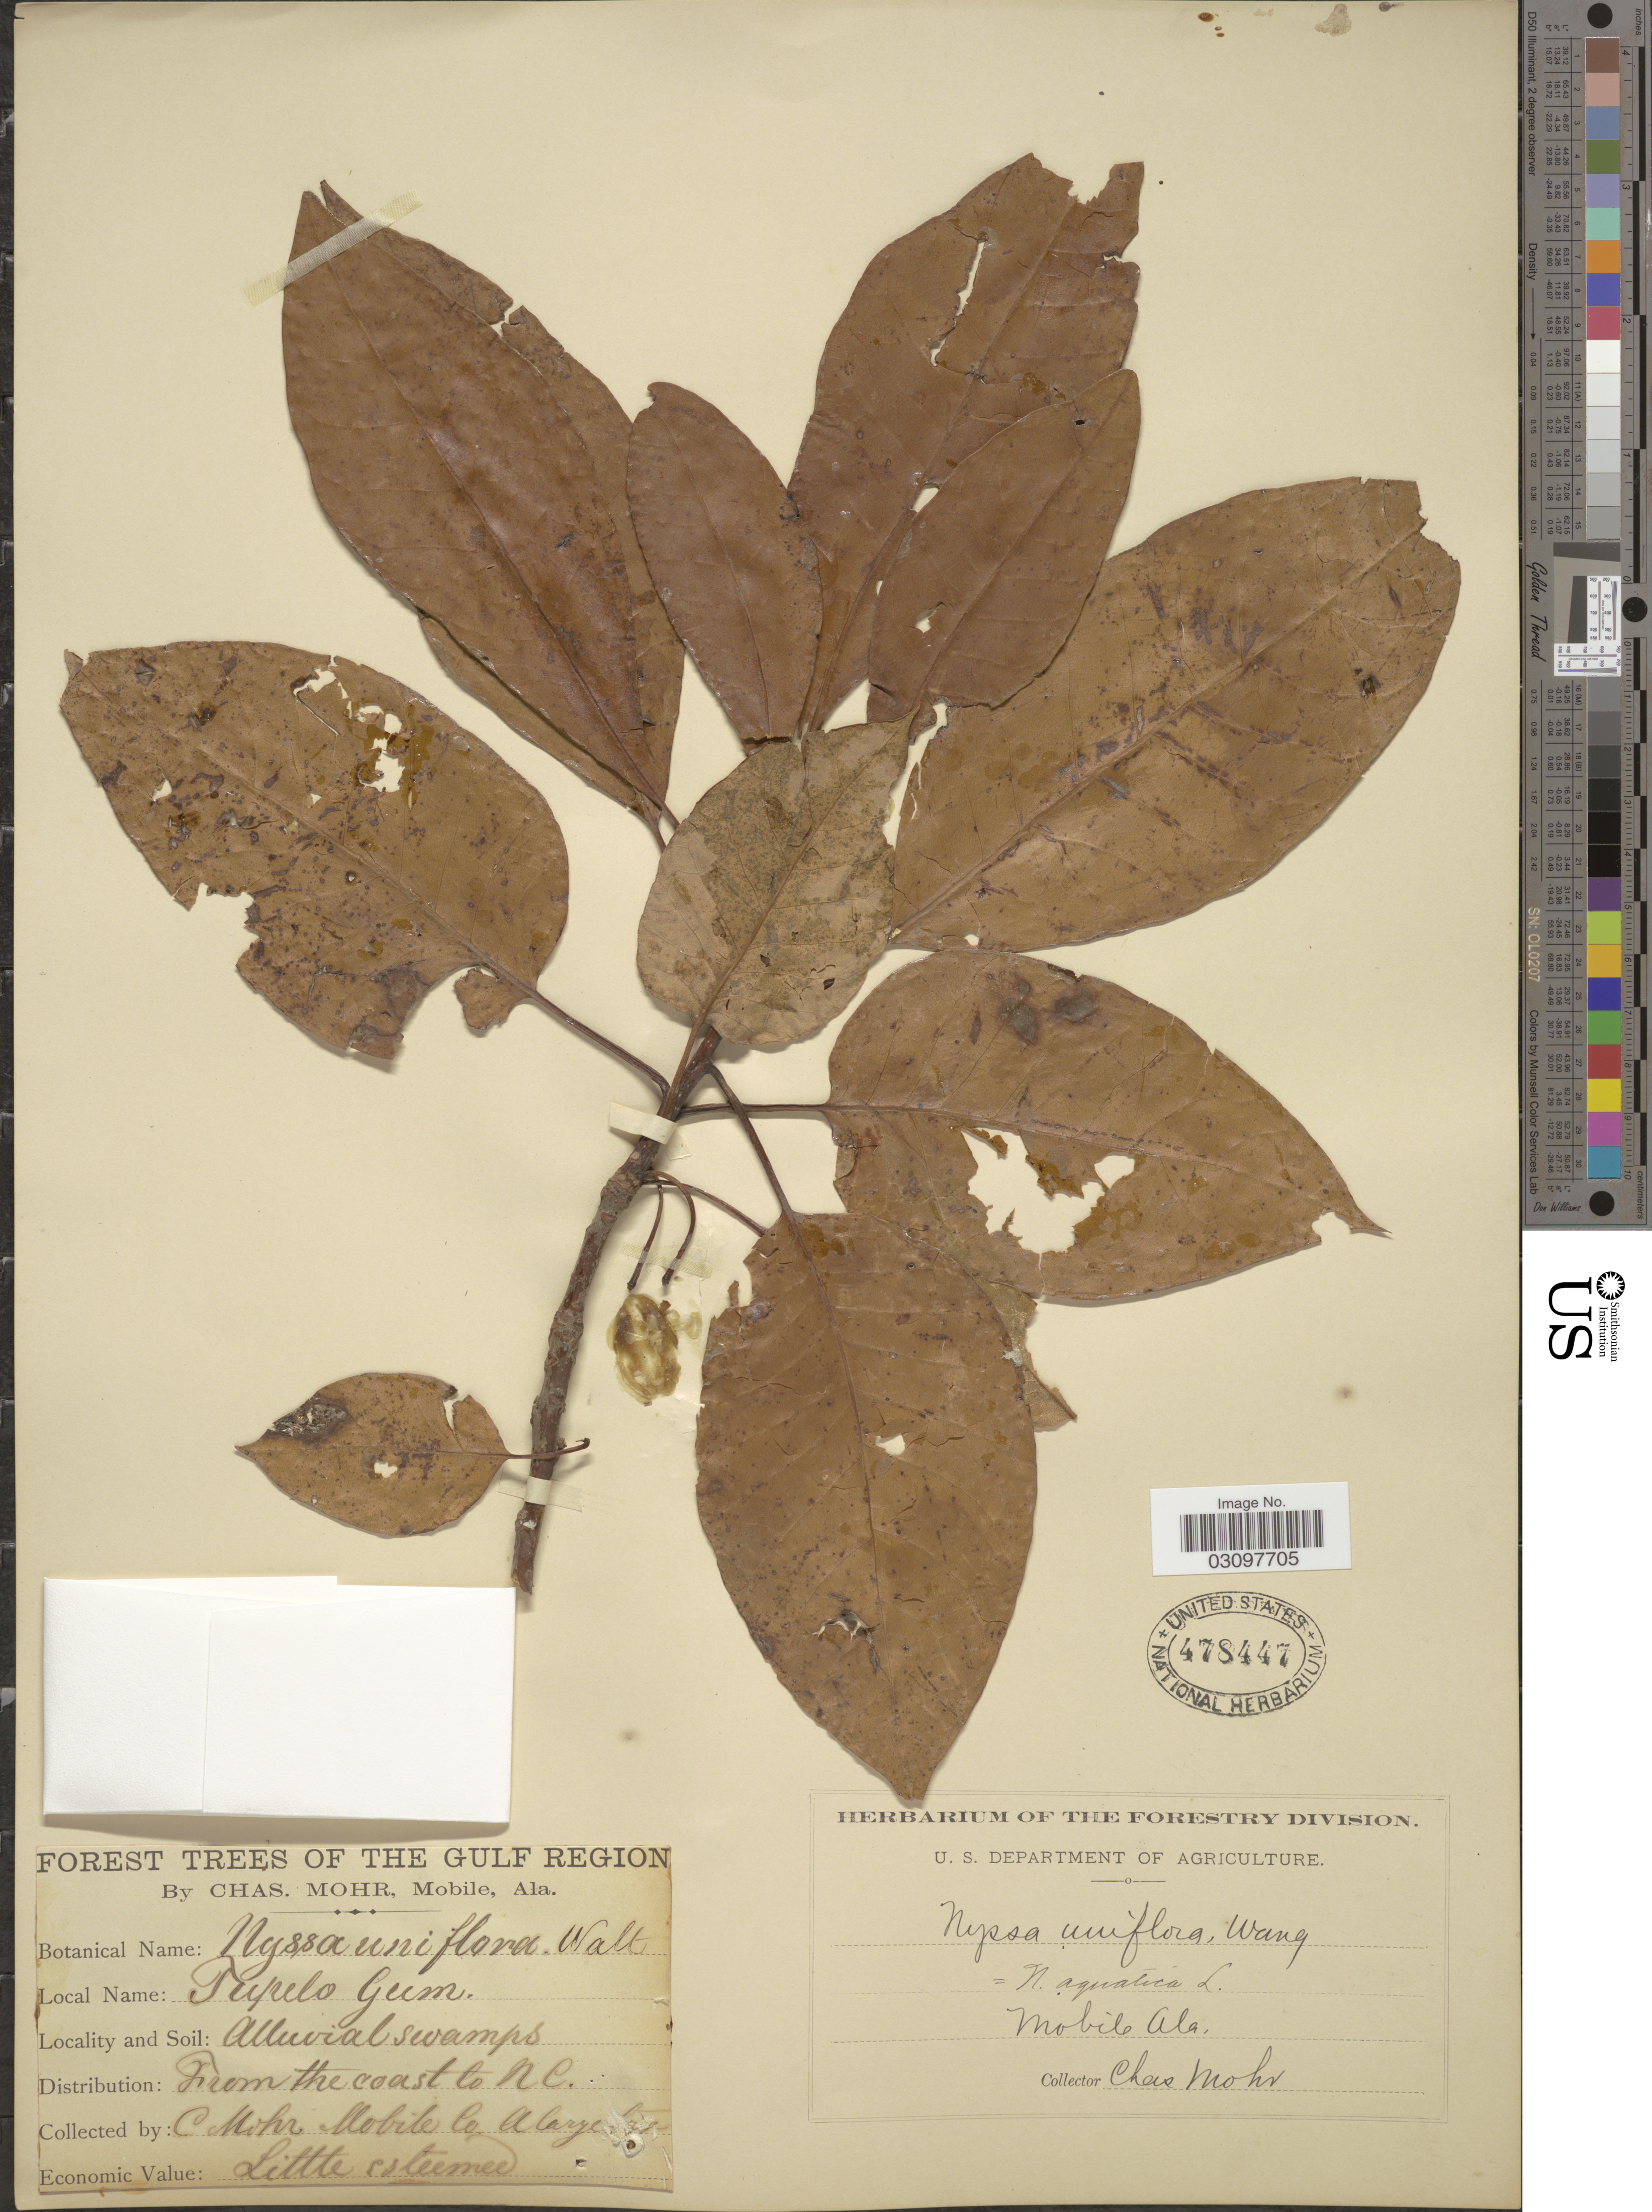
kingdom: Plantae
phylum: Tracheophyta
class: Magnoliopsida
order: Cornales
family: Nyssaceae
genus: Nyssa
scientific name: Nyssa aquatica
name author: L.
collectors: Mohr, C. T. (herbarium)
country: United States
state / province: Alabama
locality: Gulf Region, Mobile Co., Mobile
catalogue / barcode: US 478447